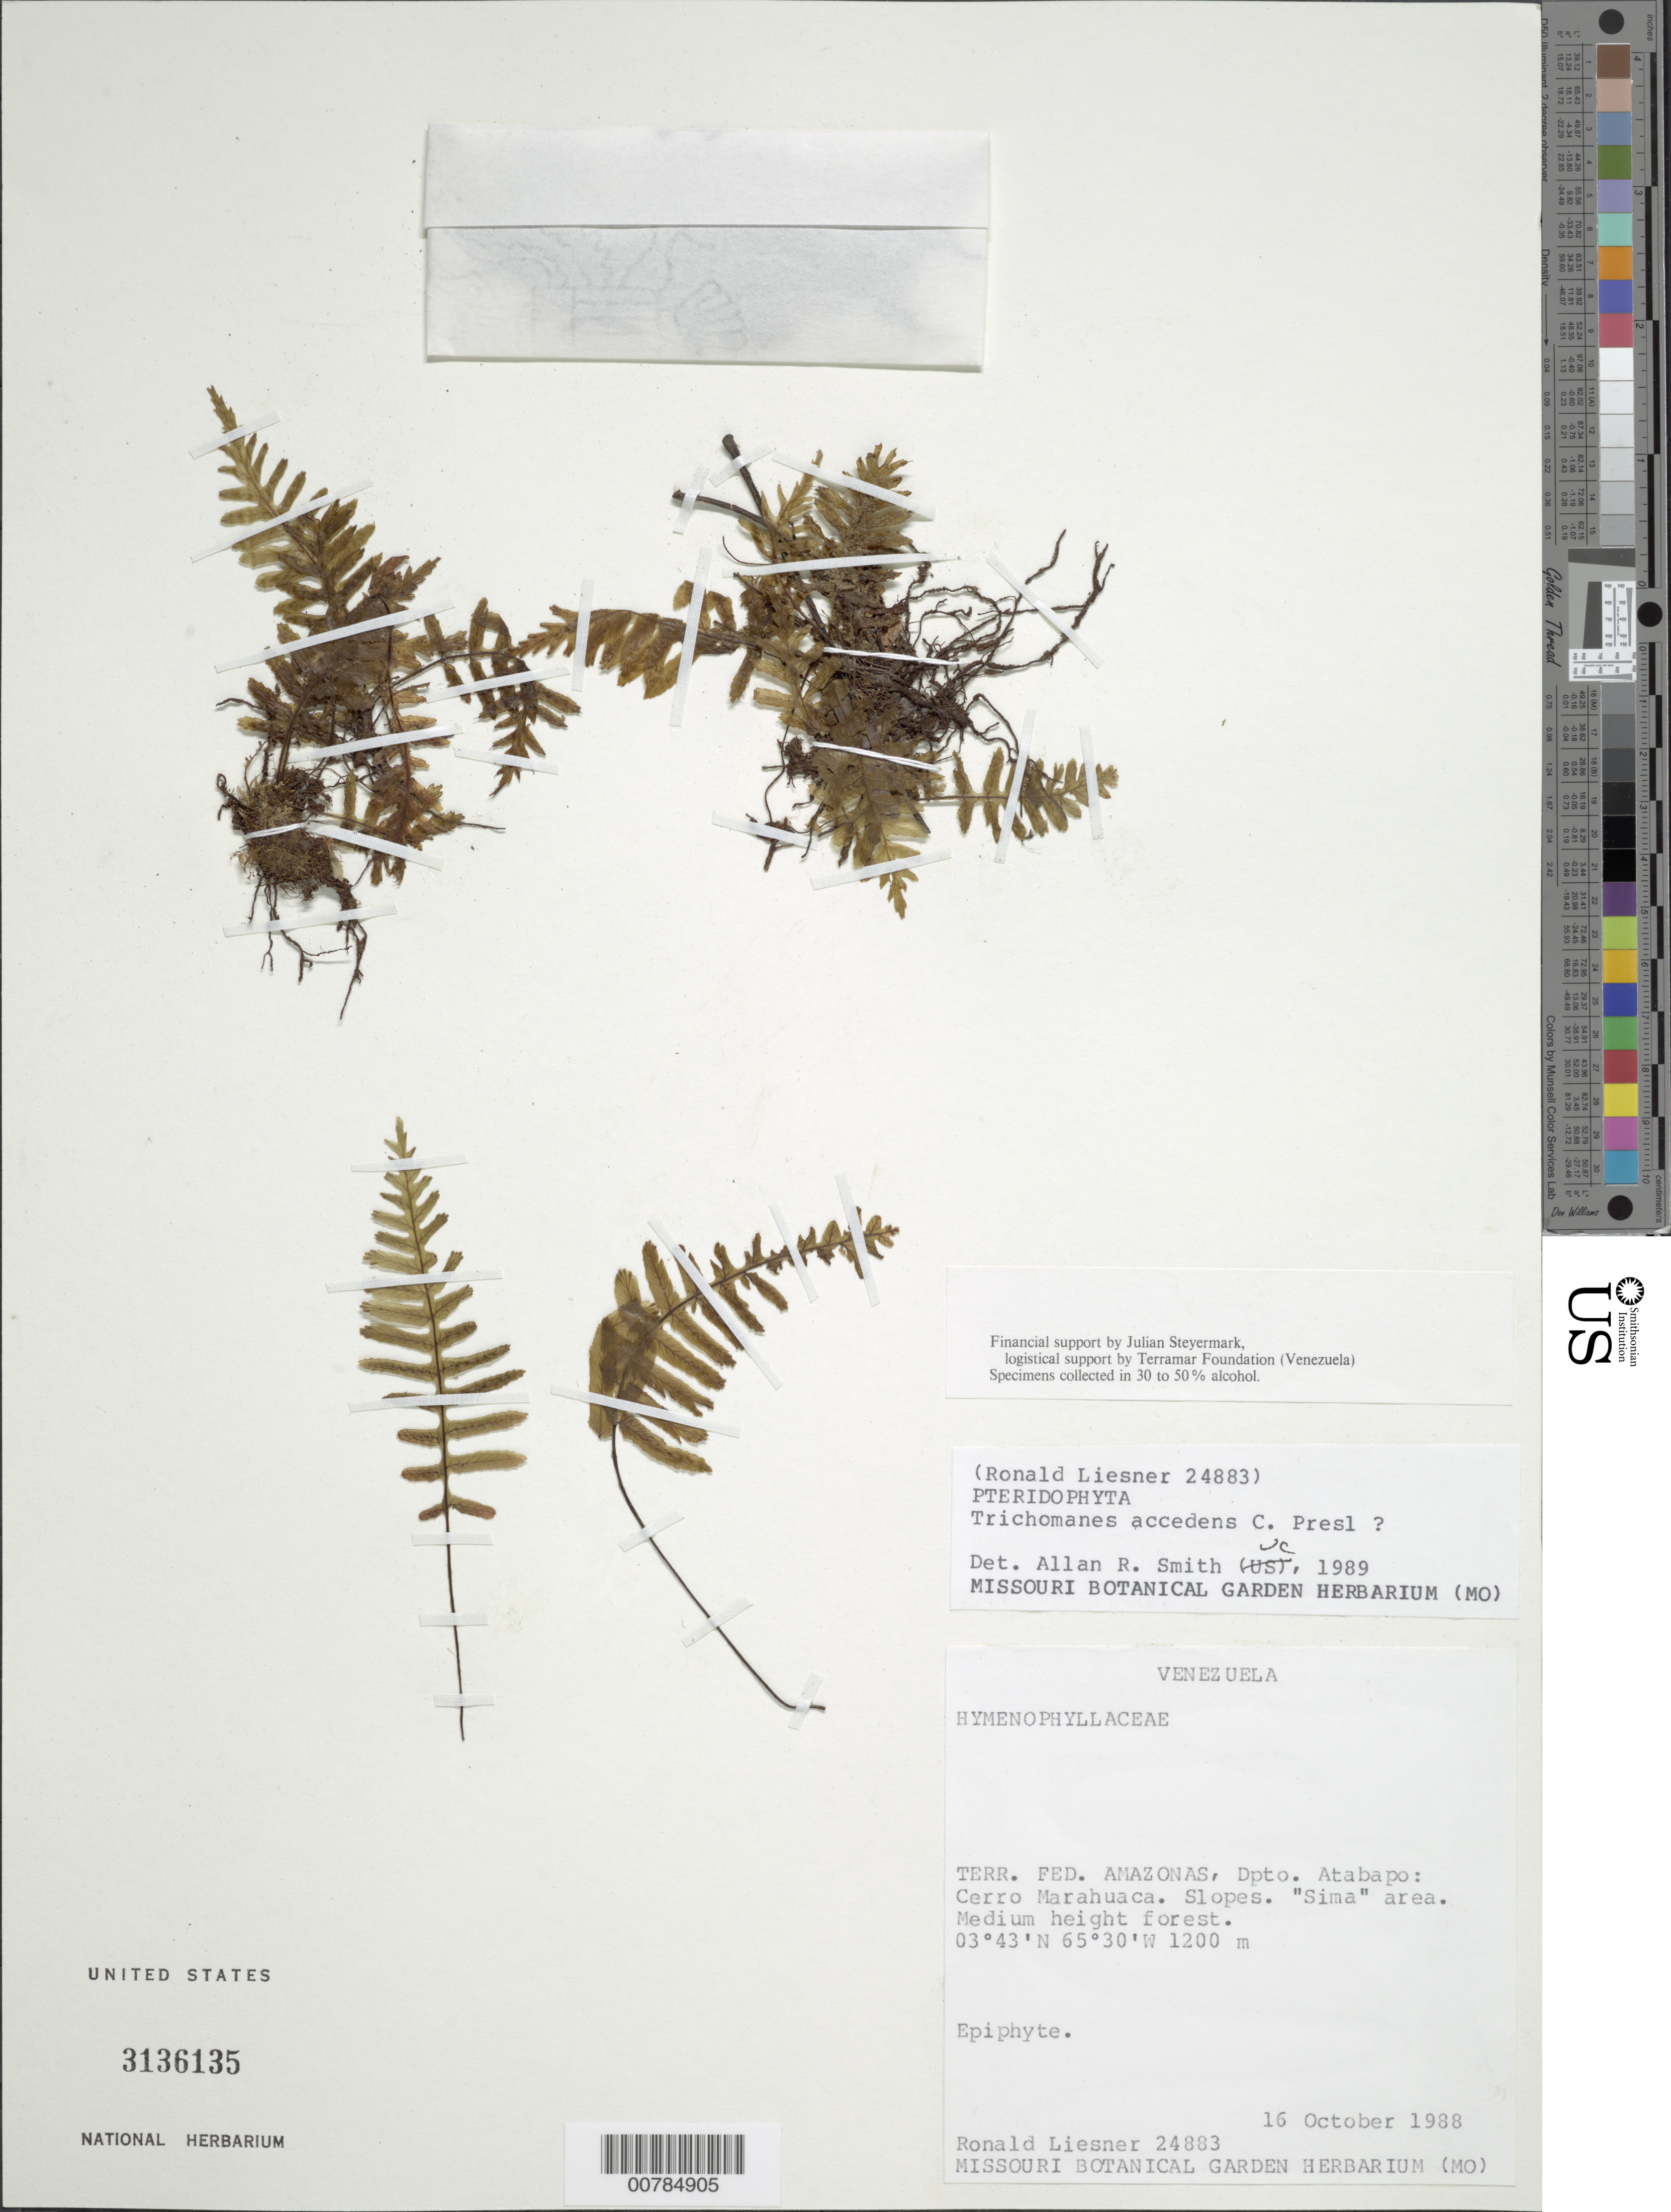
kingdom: Plantae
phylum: Tracheophyta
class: Polypodiopsida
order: Hymenophyllales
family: Hymenophyllaceae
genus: Trichomanes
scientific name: Trichomanes accedens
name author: C. Presl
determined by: Smith, Alan R., (UC)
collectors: R. L. Liesner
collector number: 24883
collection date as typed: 16-Oct-88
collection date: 1988-10-16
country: Venezuela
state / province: Amazonas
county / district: Atabapo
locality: Cerro Marahuaca, "Sima" area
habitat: Medium height forest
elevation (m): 1200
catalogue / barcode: US 3136135